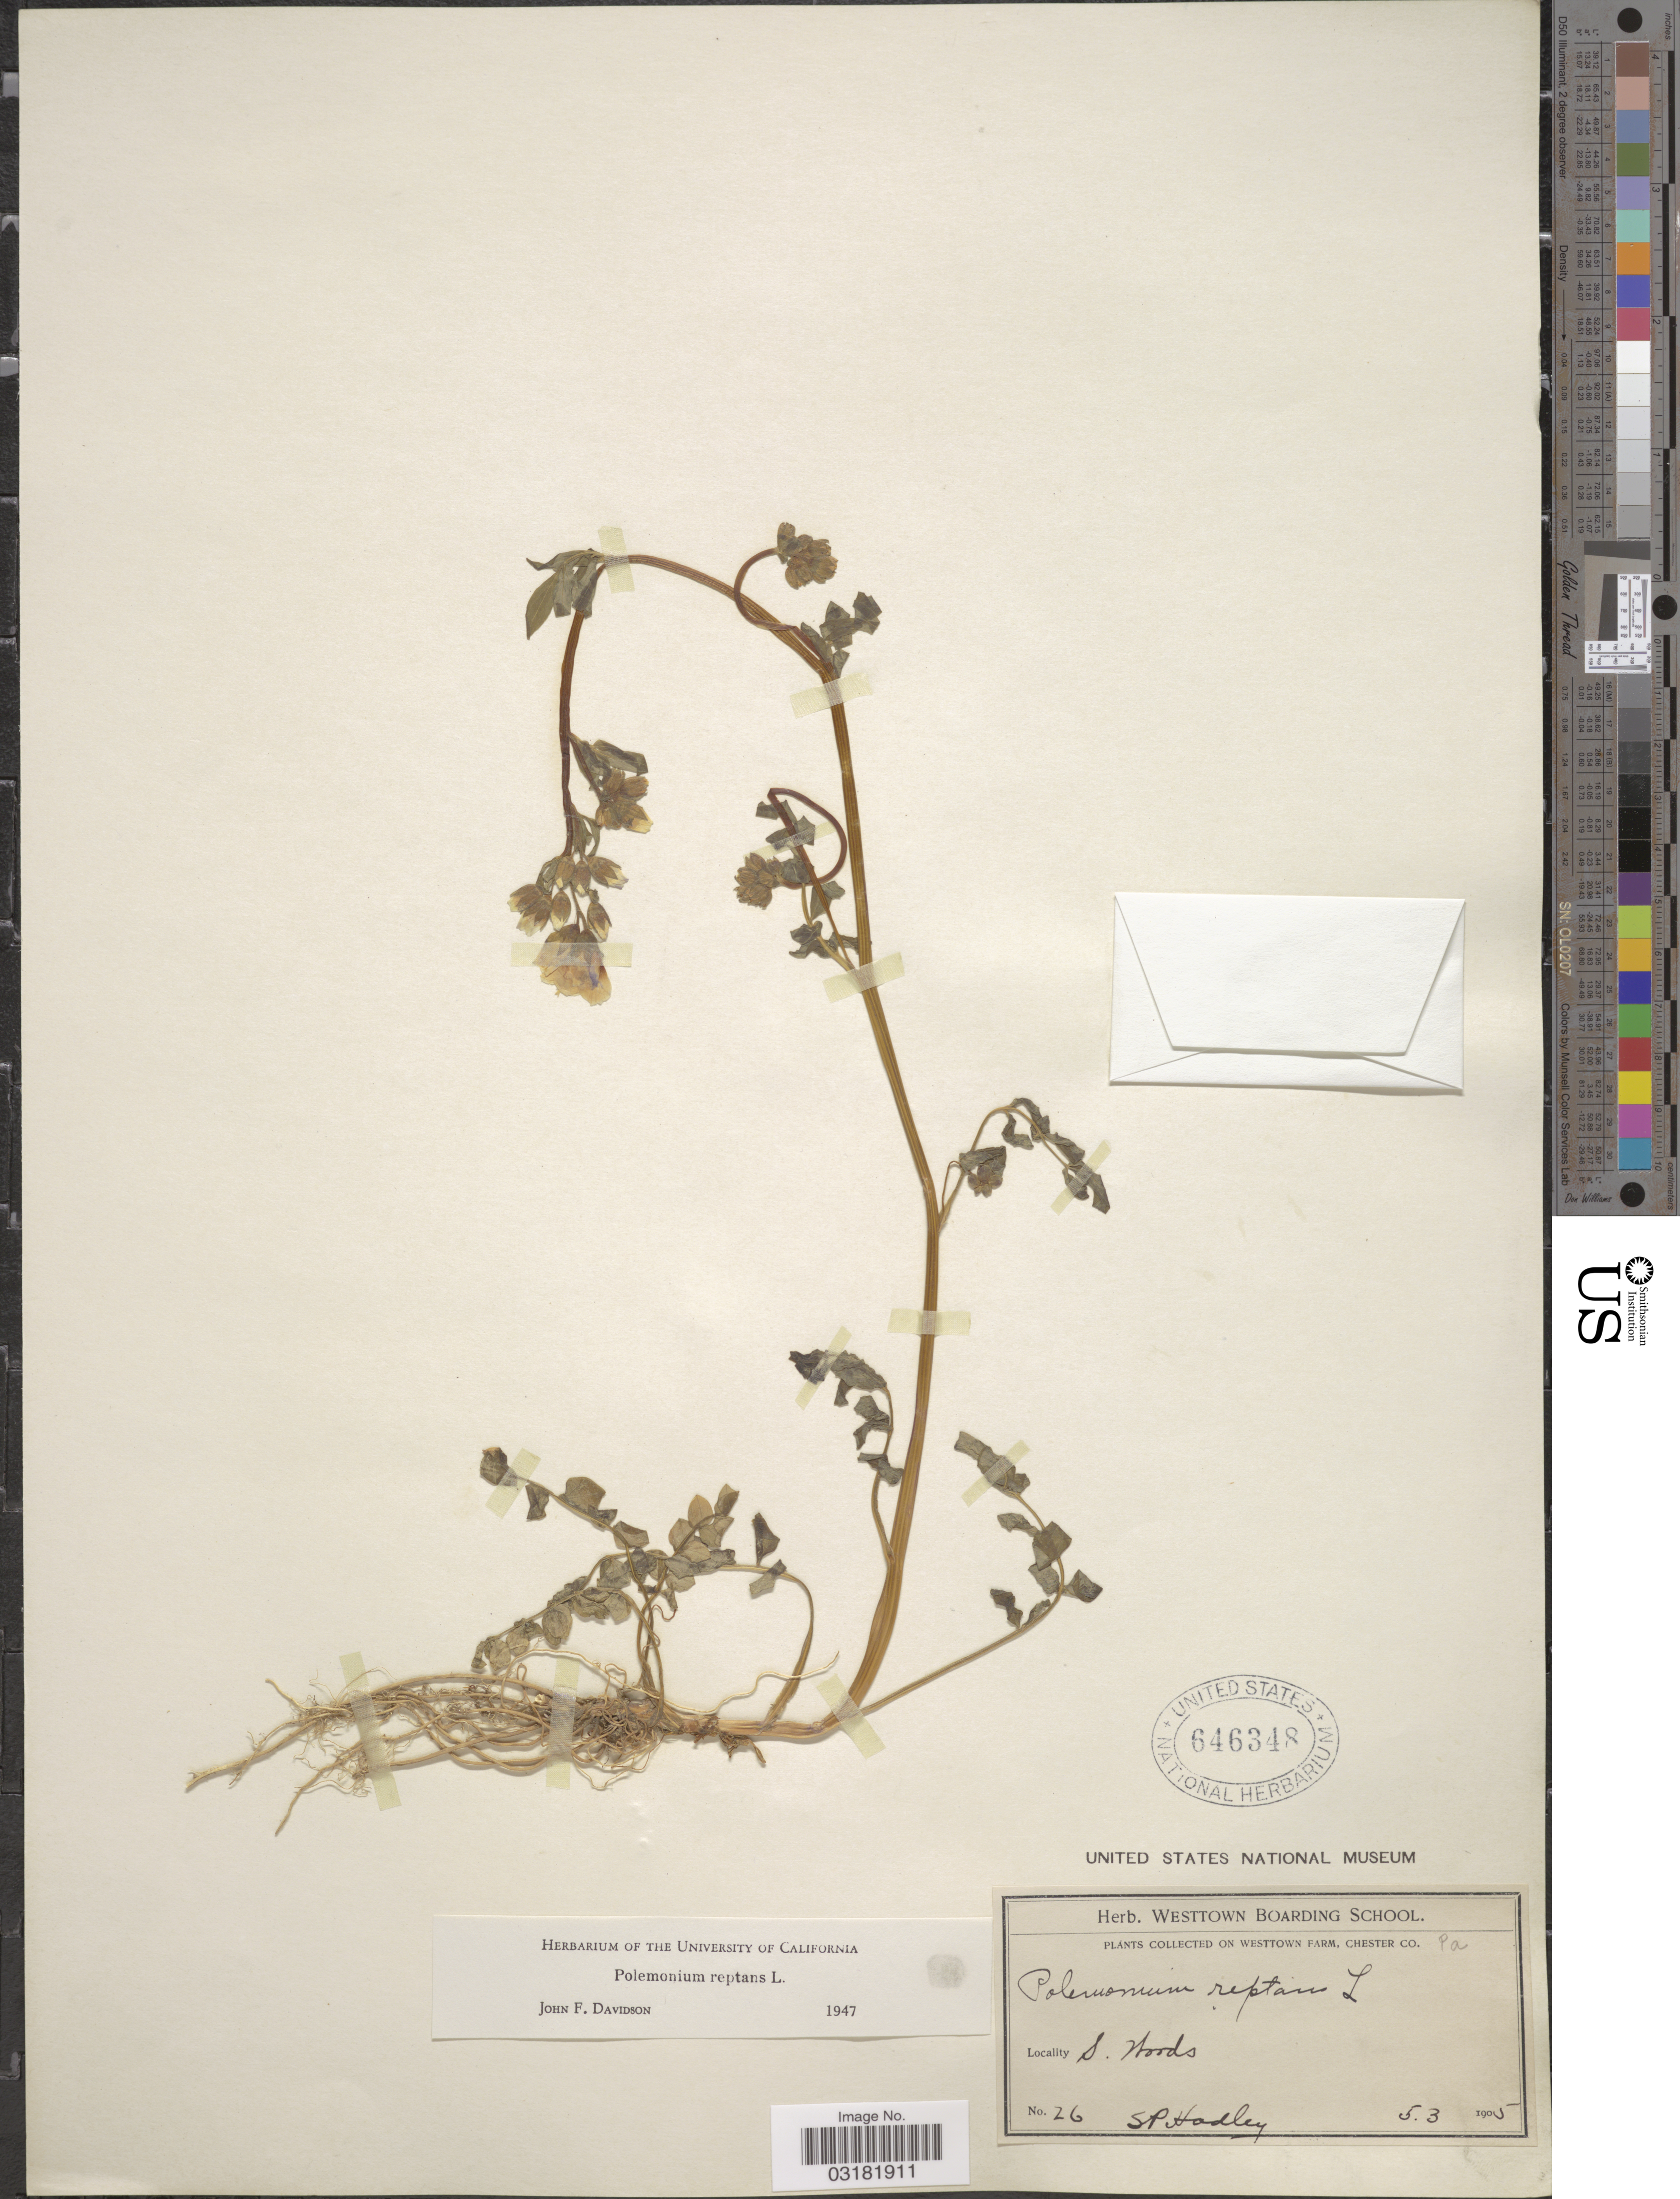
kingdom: Plantae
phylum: Tracheophyta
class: Magnoliopsida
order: Ericales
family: Polemoniaceae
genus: Polemonium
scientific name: Polemonium reptans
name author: L.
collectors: S. Hadley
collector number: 26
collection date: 1905-05-03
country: United States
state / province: Pennsylvania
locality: On Westtown Farm, Chester Co., S. Woods.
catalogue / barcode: US 646348